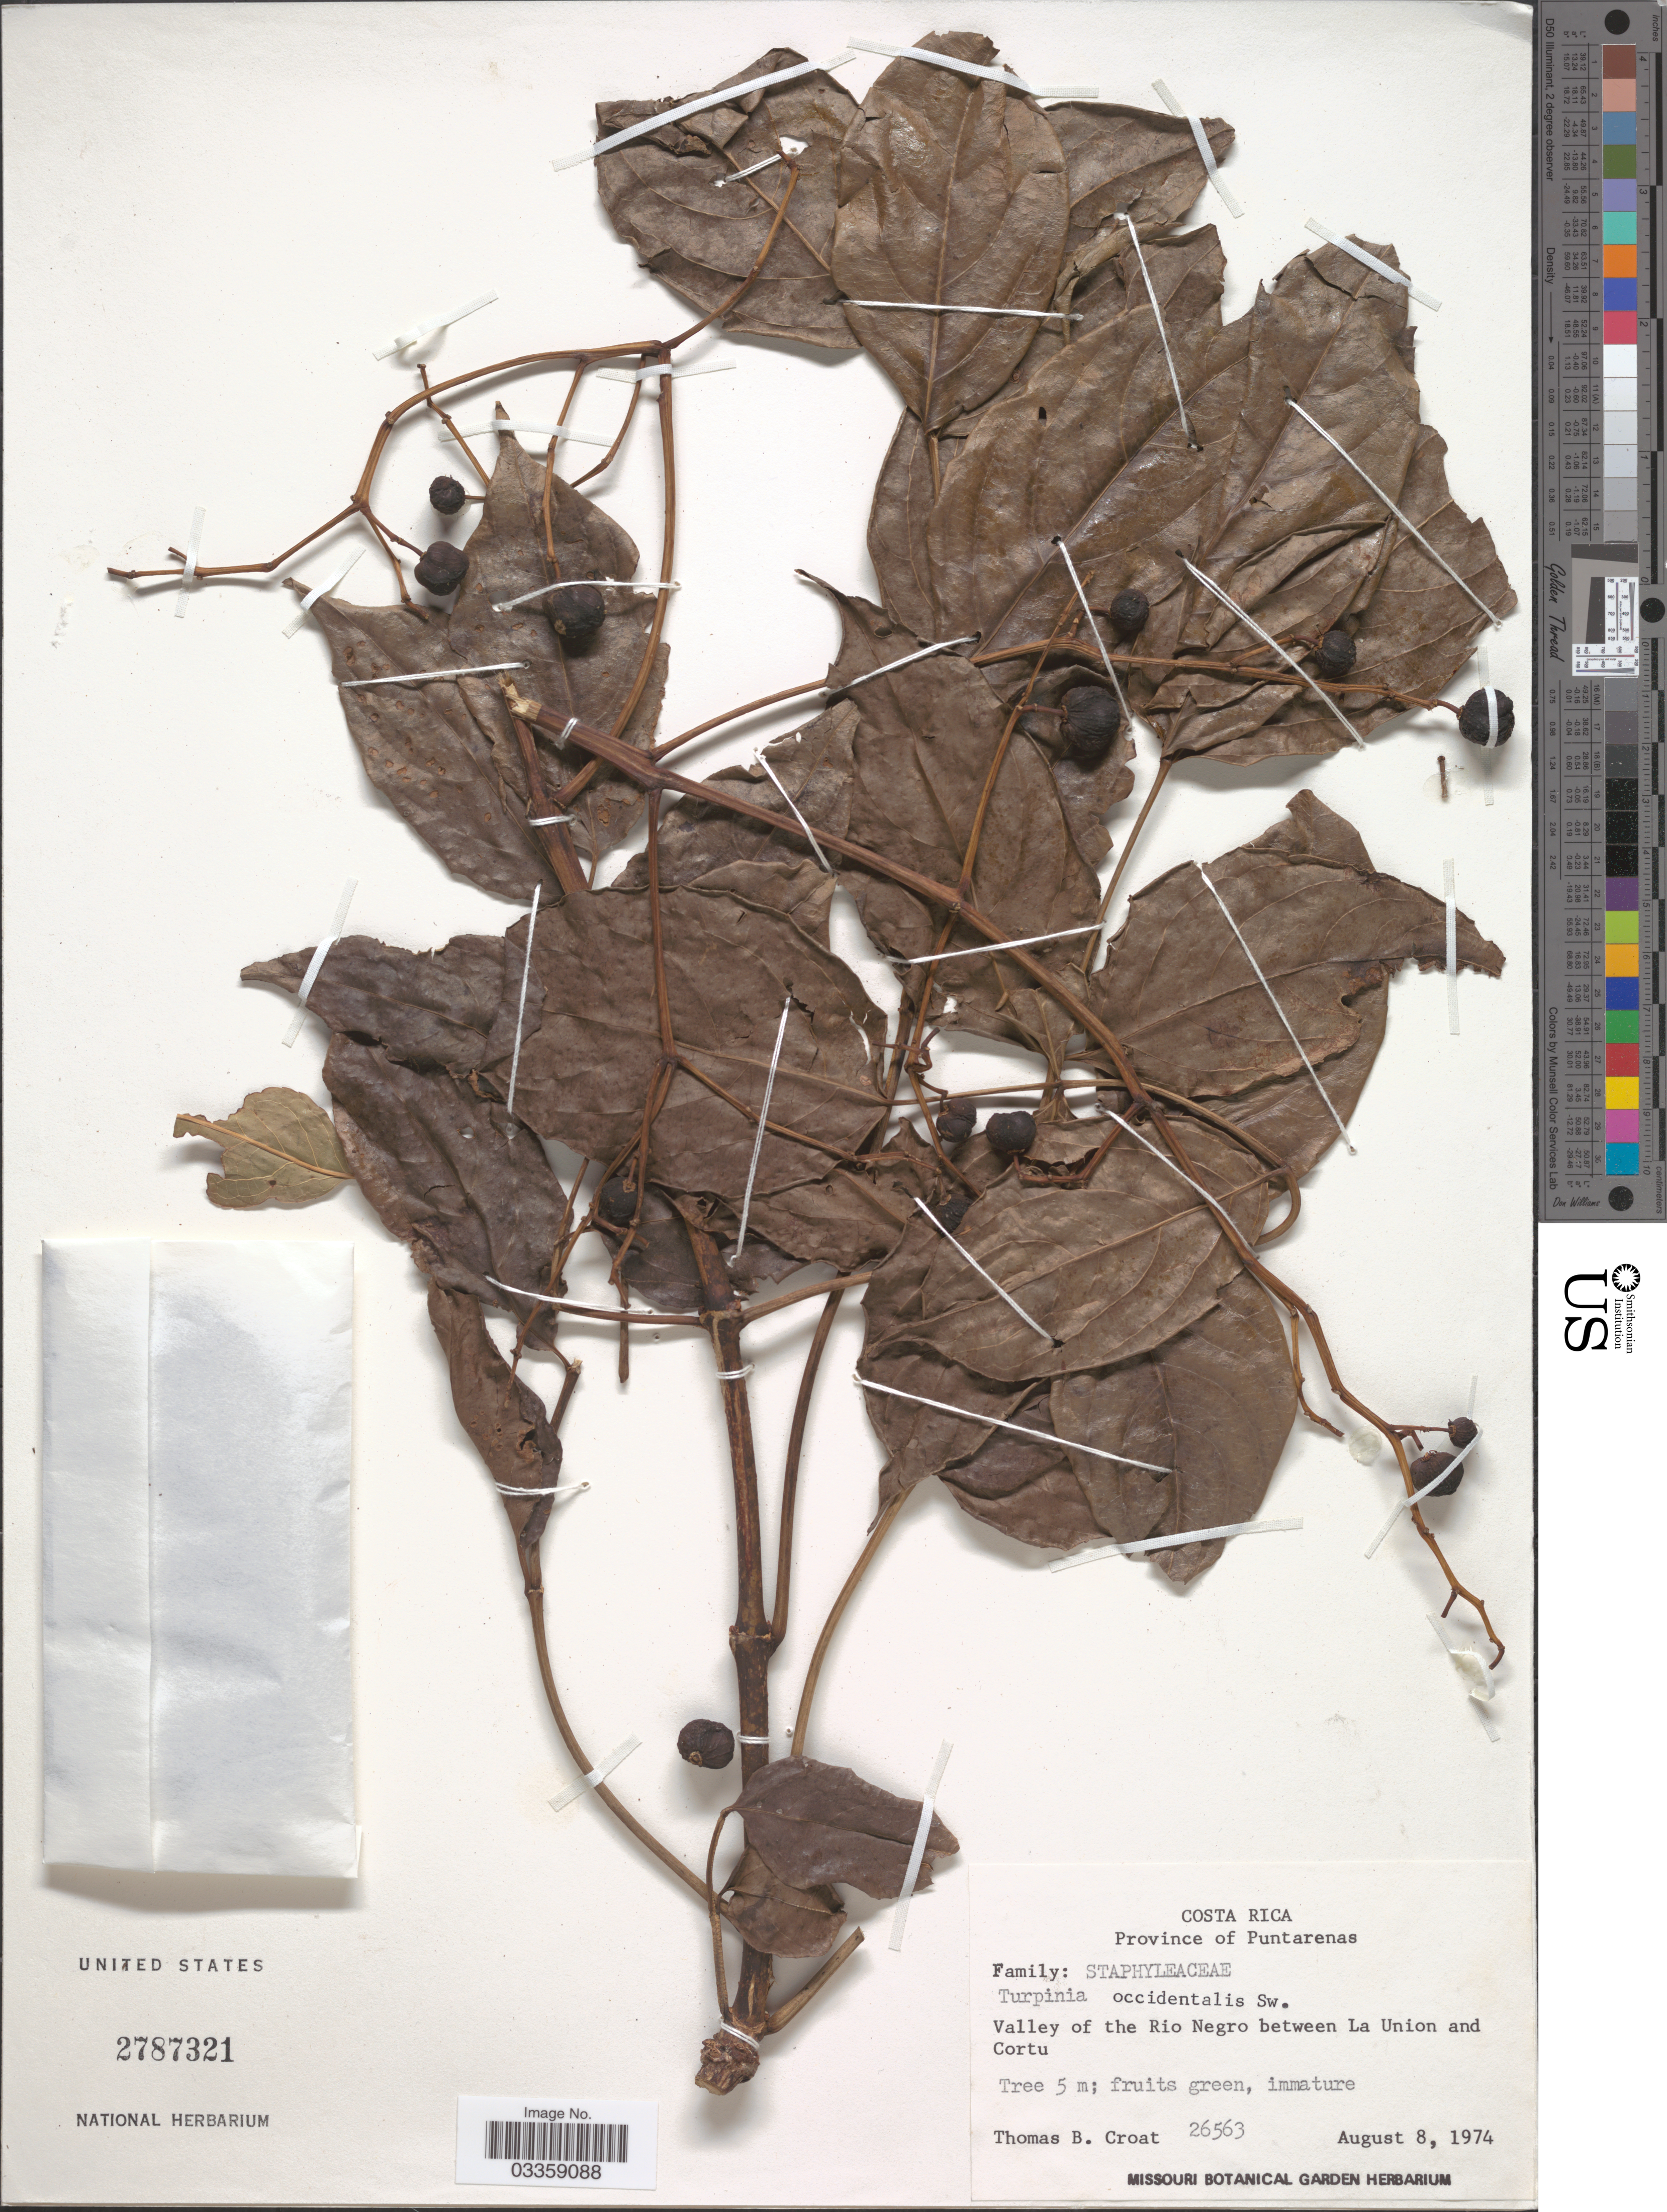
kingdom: Plantae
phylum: Tracheophyta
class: Magnoliopsida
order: Crossosomatales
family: Staphyleaceae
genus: Turpinia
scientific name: Turpinia occidentalis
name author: (Sw.) G. Don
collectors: T. B. Croat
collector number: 26563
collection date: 1974-08-08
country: Costa Rica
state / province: Puntarenas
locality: Valley of the Rio Negro between La Union and Cortu.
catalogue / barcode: US 2787321